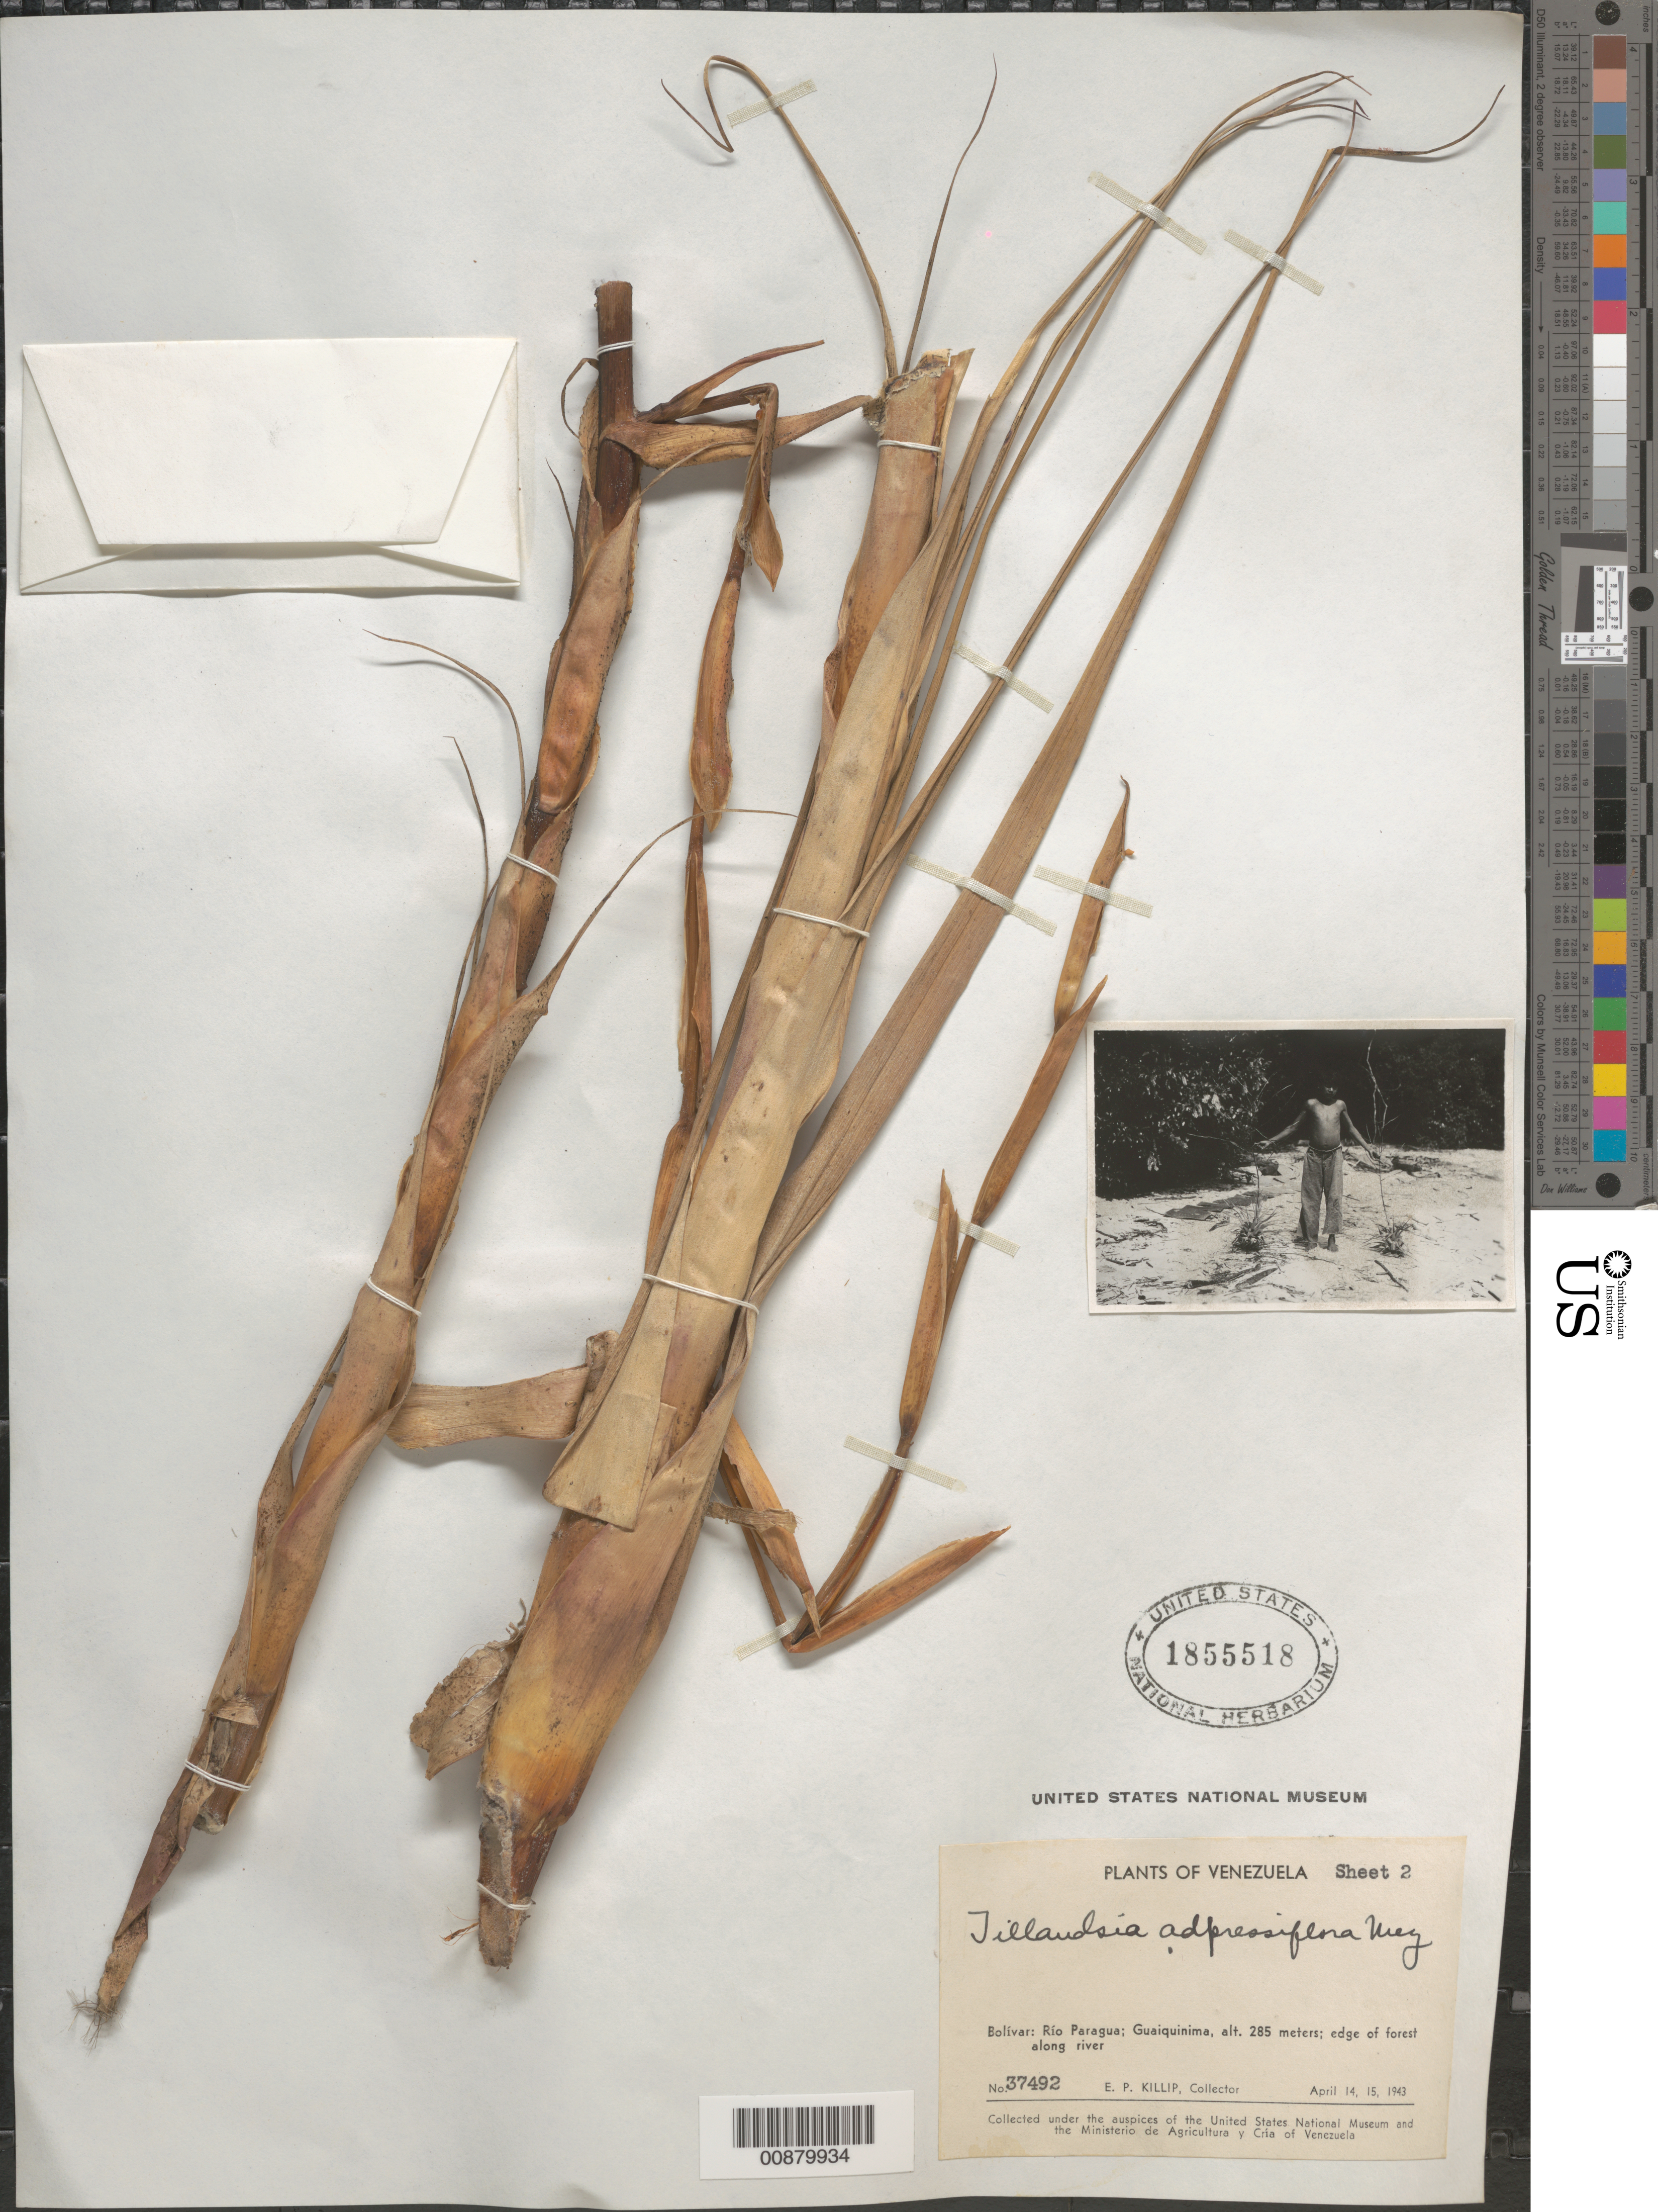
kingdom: Plantae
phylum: Tracheophyta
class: Liliopsida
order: Poales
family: Bromeliaceae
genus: Tillandsia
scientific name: Tillandsia adpressiflora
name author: Mez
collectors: E. P. Killip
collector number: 37492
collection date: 1943-04-14/1943-04-15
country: Venezuela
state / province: Bolivar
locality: Bolívar: Río Paragua; Guaiquinima, edge of forest along river.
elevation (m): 285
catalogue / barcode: US 1855518